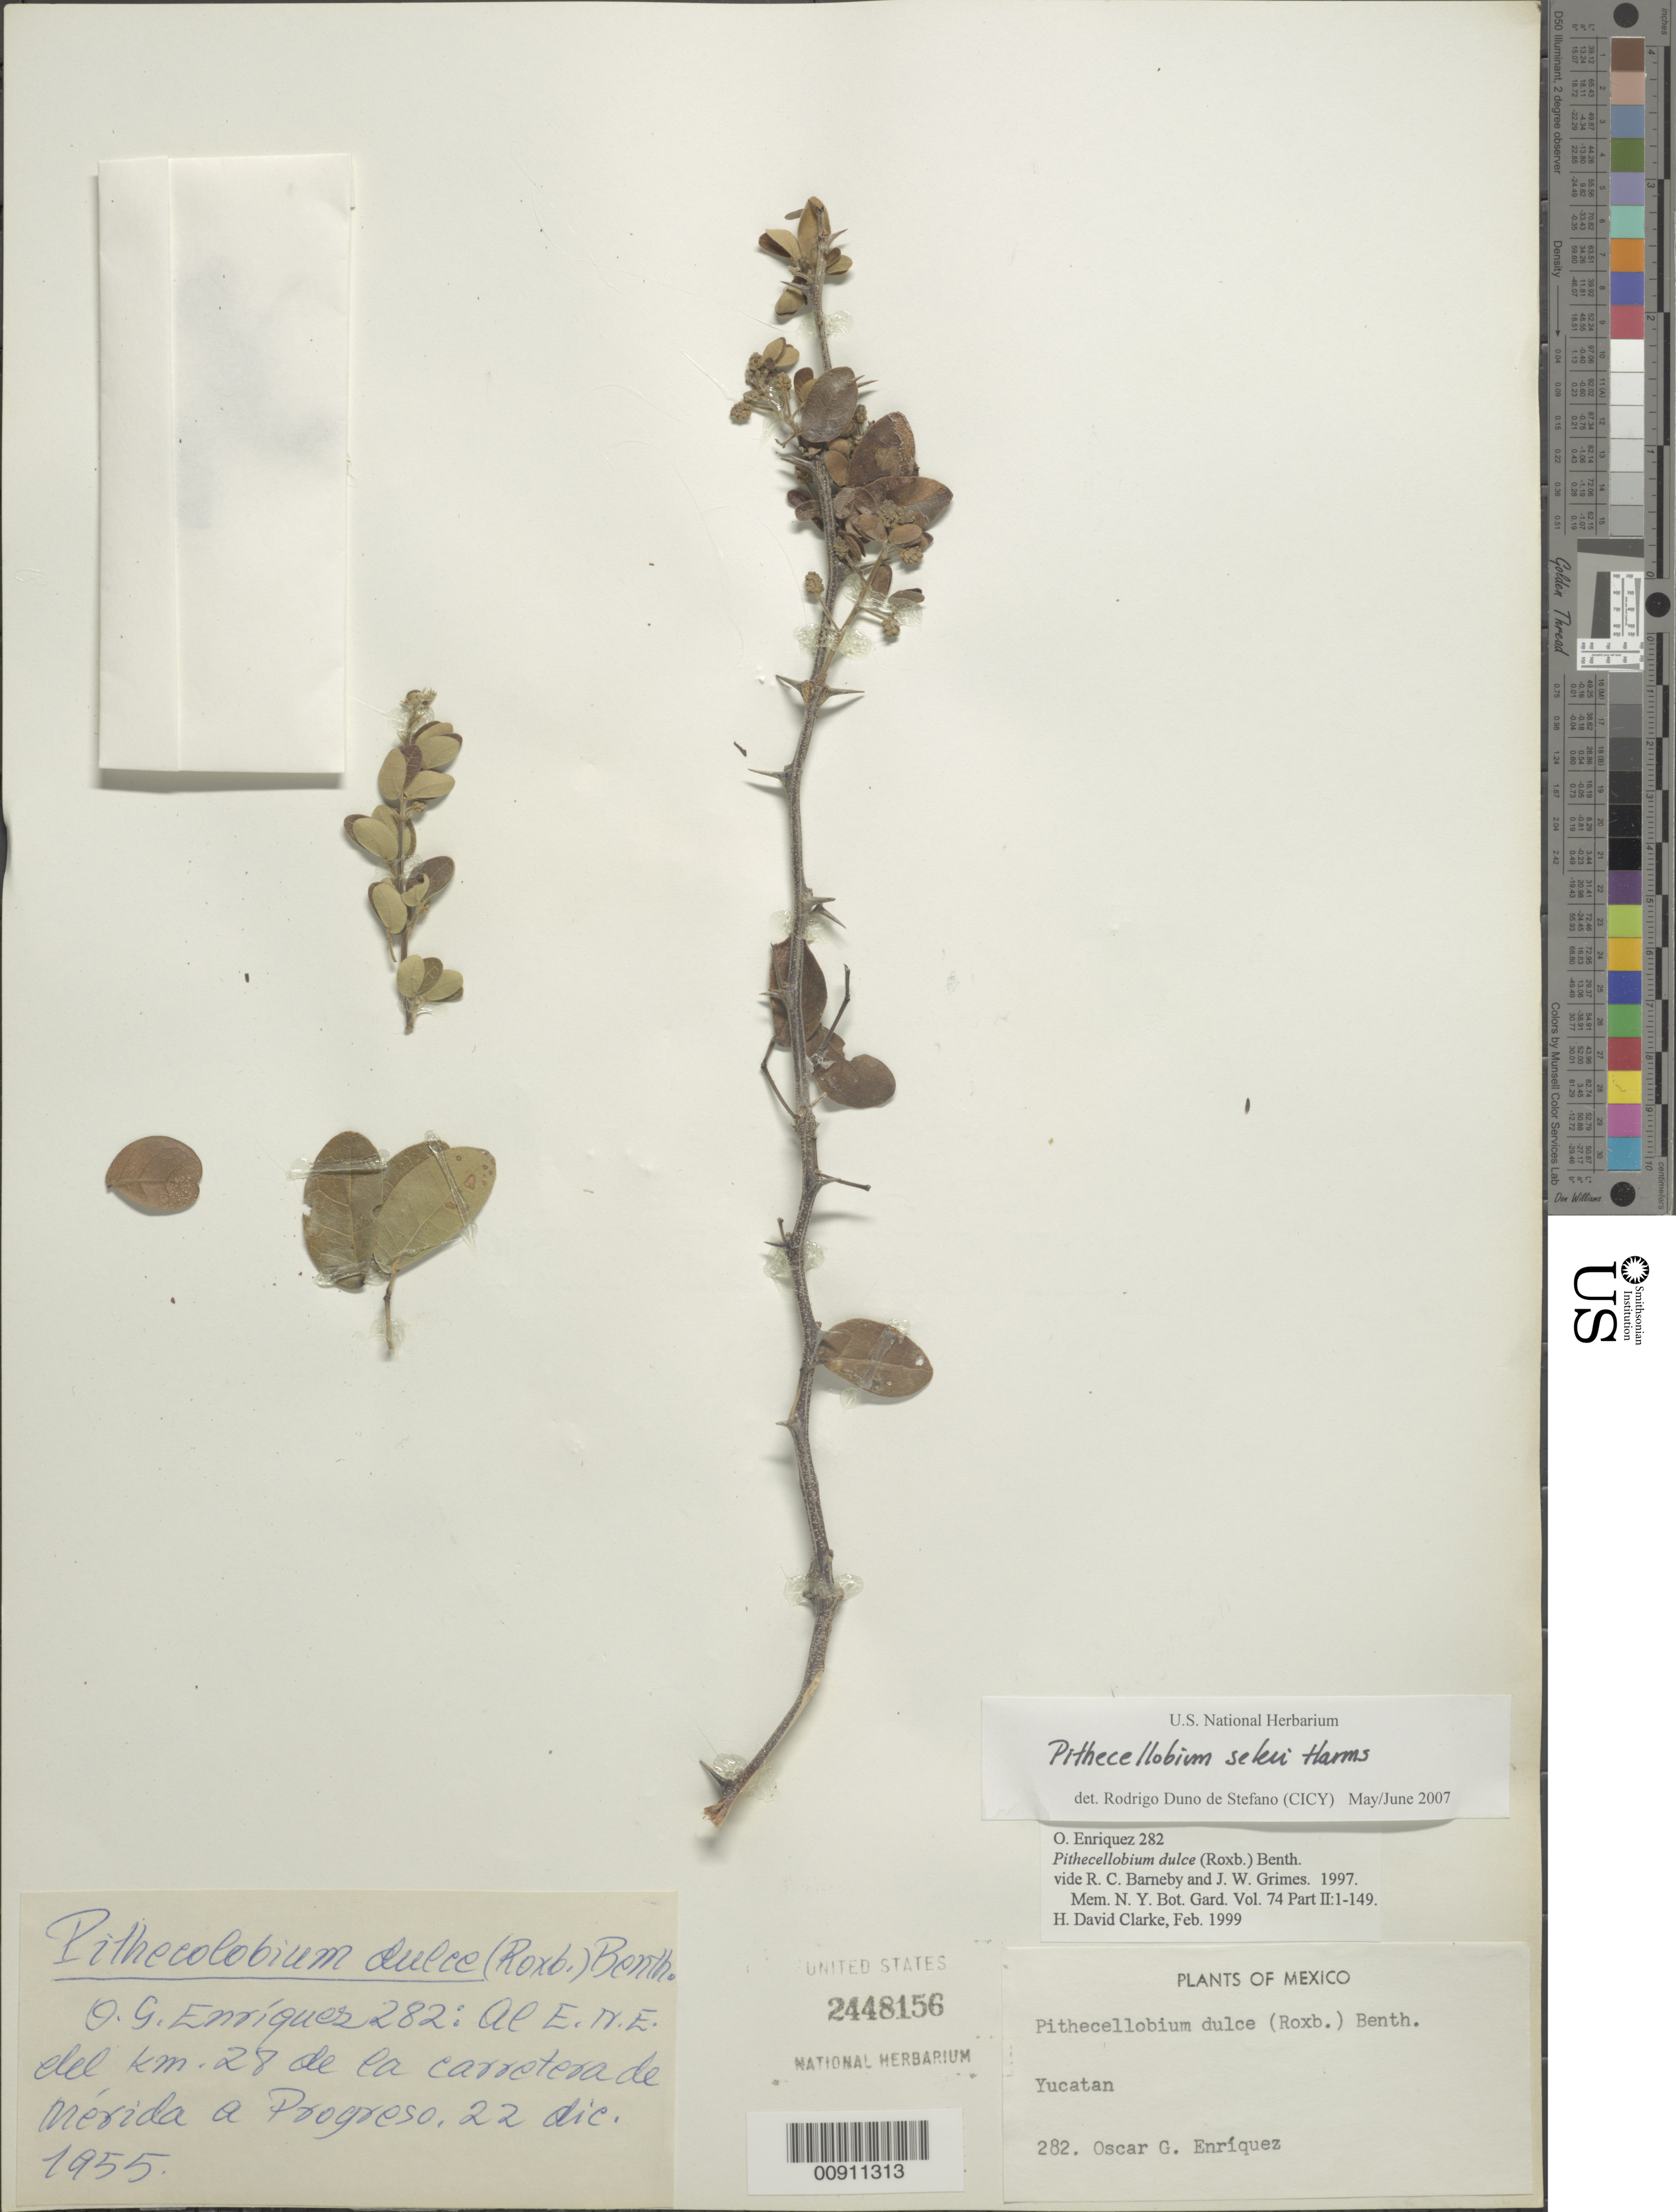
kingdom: Plantae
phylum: Tracheophyta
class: Magnoliopsida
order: Fabales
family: Fabaceae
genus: Pithecellobium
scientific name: Pithecellobium seleri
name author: Harms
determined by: Duno de Stefano, R.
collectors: O. Enriquez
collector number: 282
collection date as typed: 22 Dec 1955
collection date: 1955-12-22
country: Mexico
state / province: Yucatán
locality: Al E.N.E. del km. 28 de la carretera de Mérida a Progreso.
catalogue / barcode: US 2448156